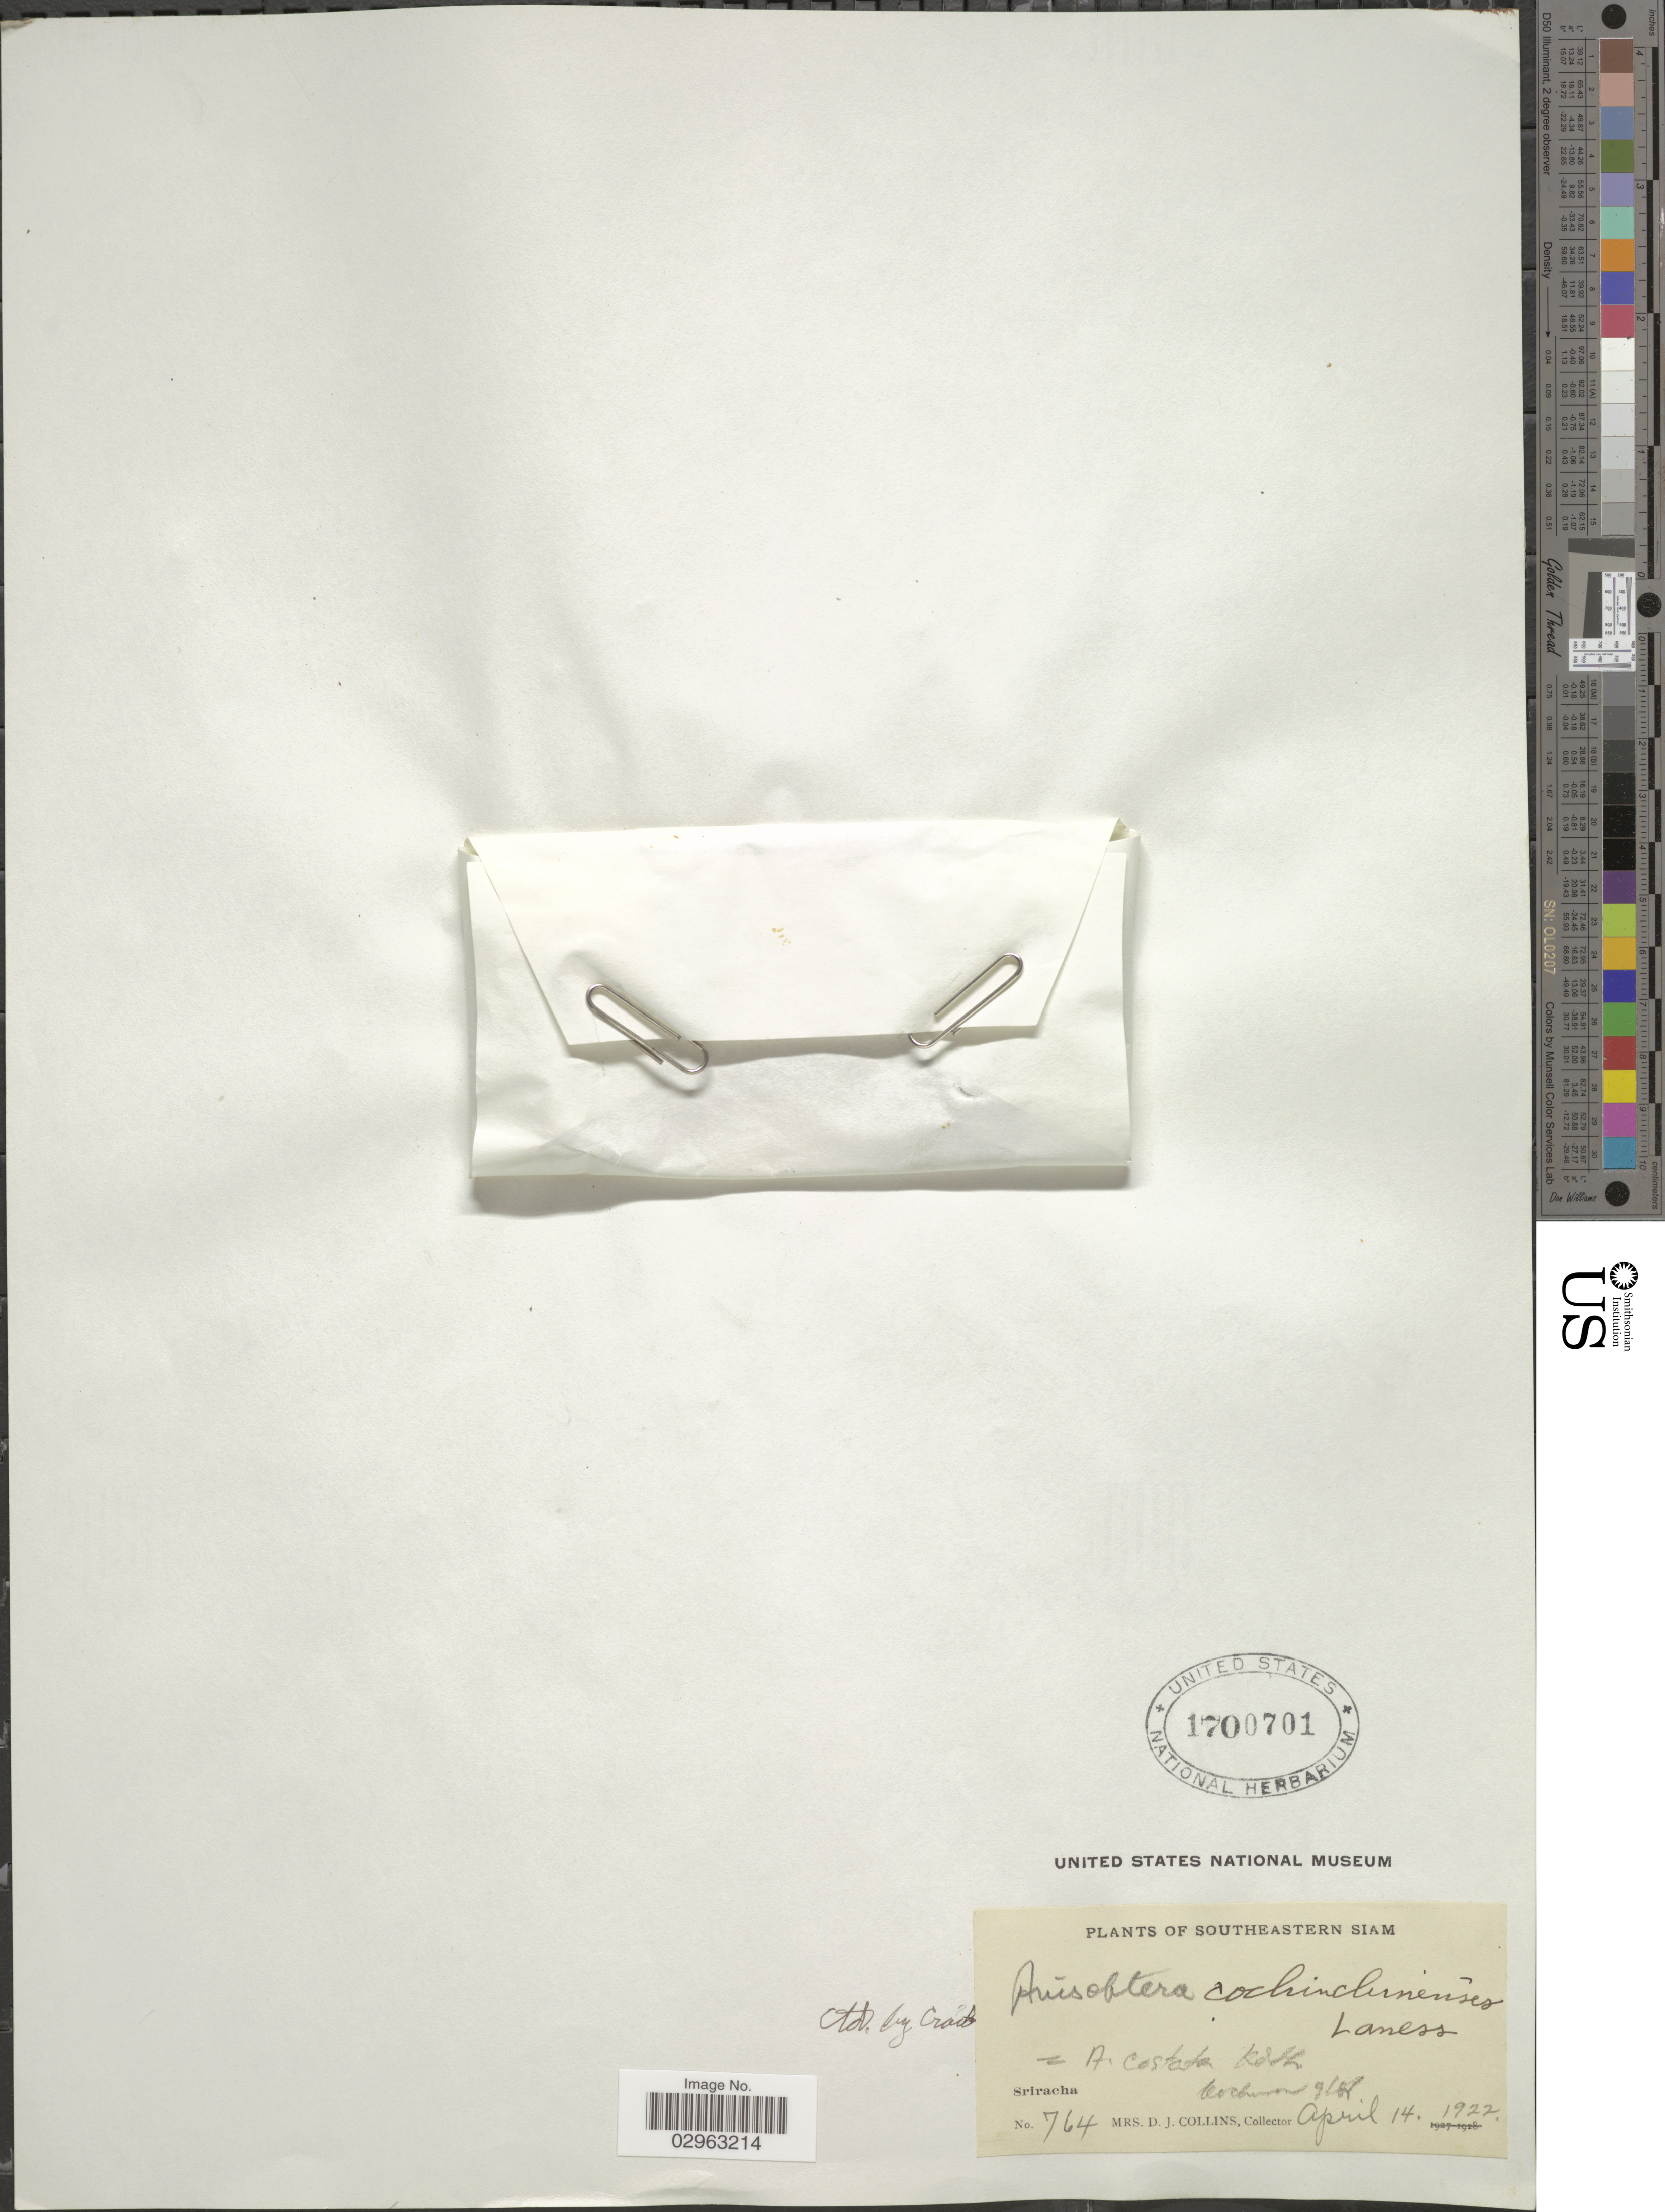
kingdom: Plantae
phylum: Tracheophyta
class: Magnoliopsida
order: Malvales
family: Dipterocarpaceae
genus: Anisoptera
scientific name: Anisoptera costata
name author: Korth.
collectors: Mrs. D. J. Collins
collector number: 764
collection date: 1922-04-14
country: Thailand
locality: Southeastern Siam, Sriracha.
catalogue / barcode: US 1700701